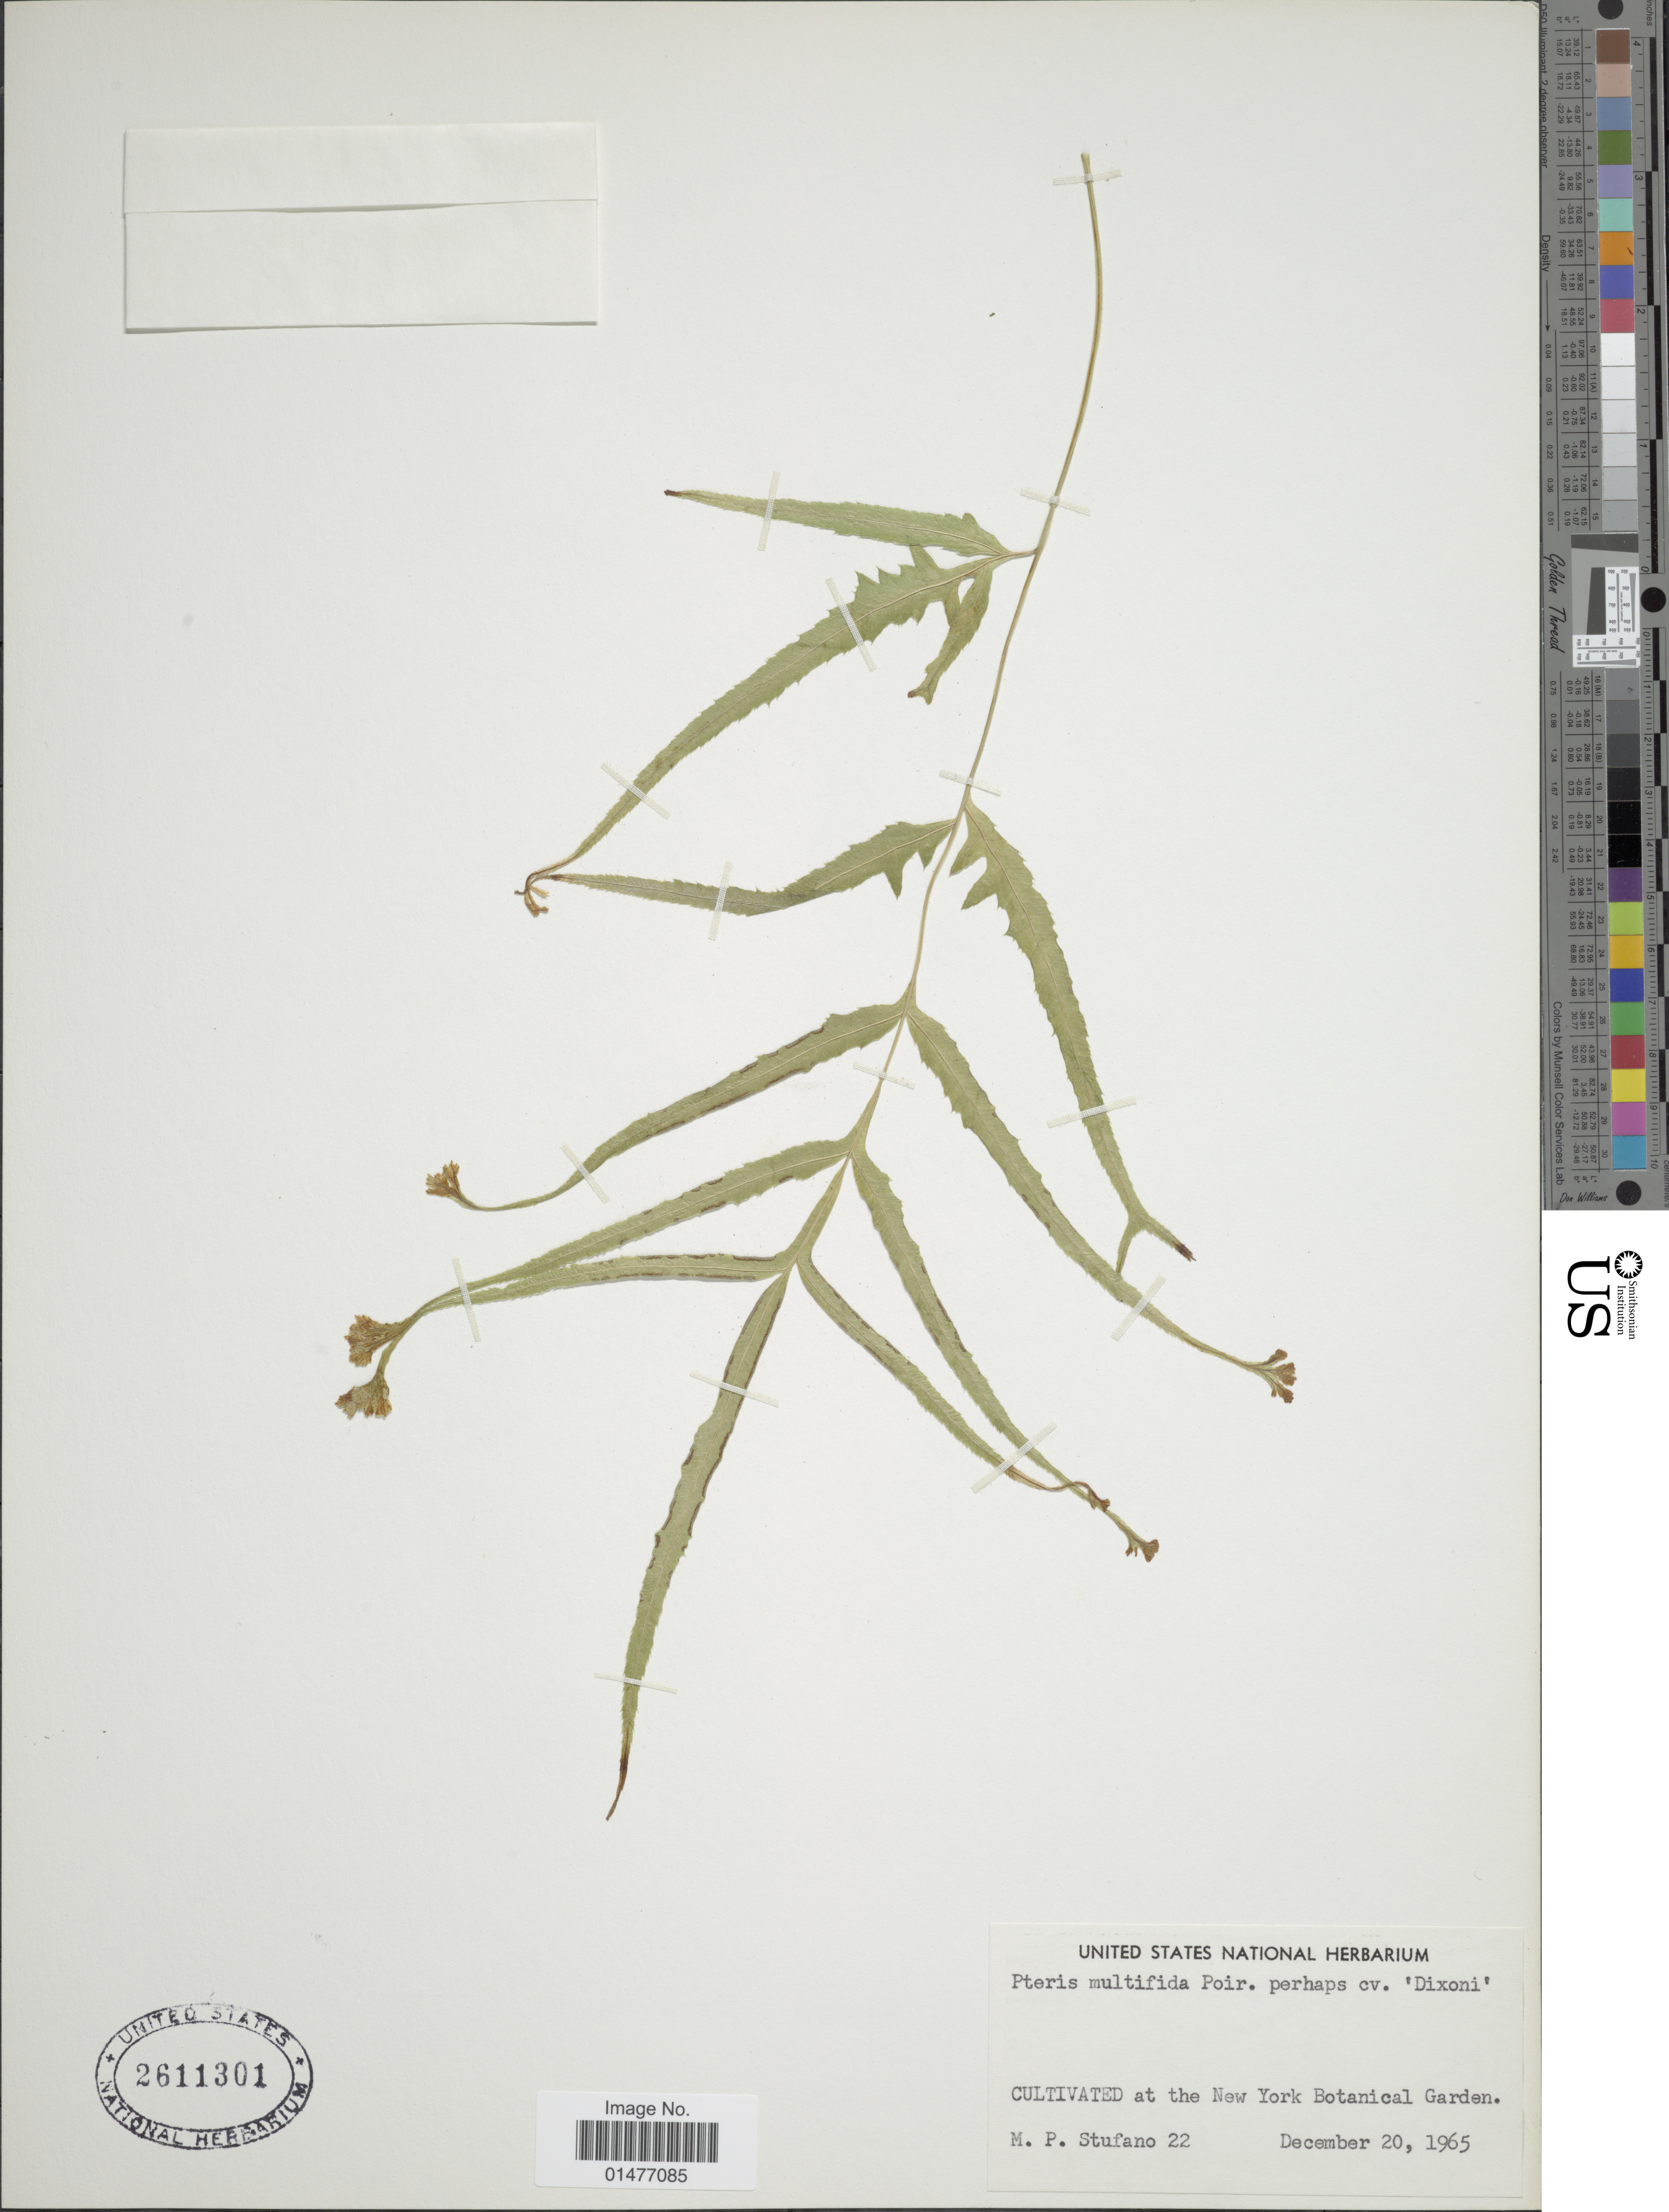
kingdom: Plantae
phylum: Tracheophyta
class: Polypodiopsida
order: Polypodiales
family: Pteridaceae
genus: Pteris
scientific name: Pteris multifida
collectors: M. Stufano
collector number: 22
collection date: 1965-12-20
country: United States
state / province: New York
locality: Cultivated at the New York Botanical Garden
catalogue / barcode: US 2611301